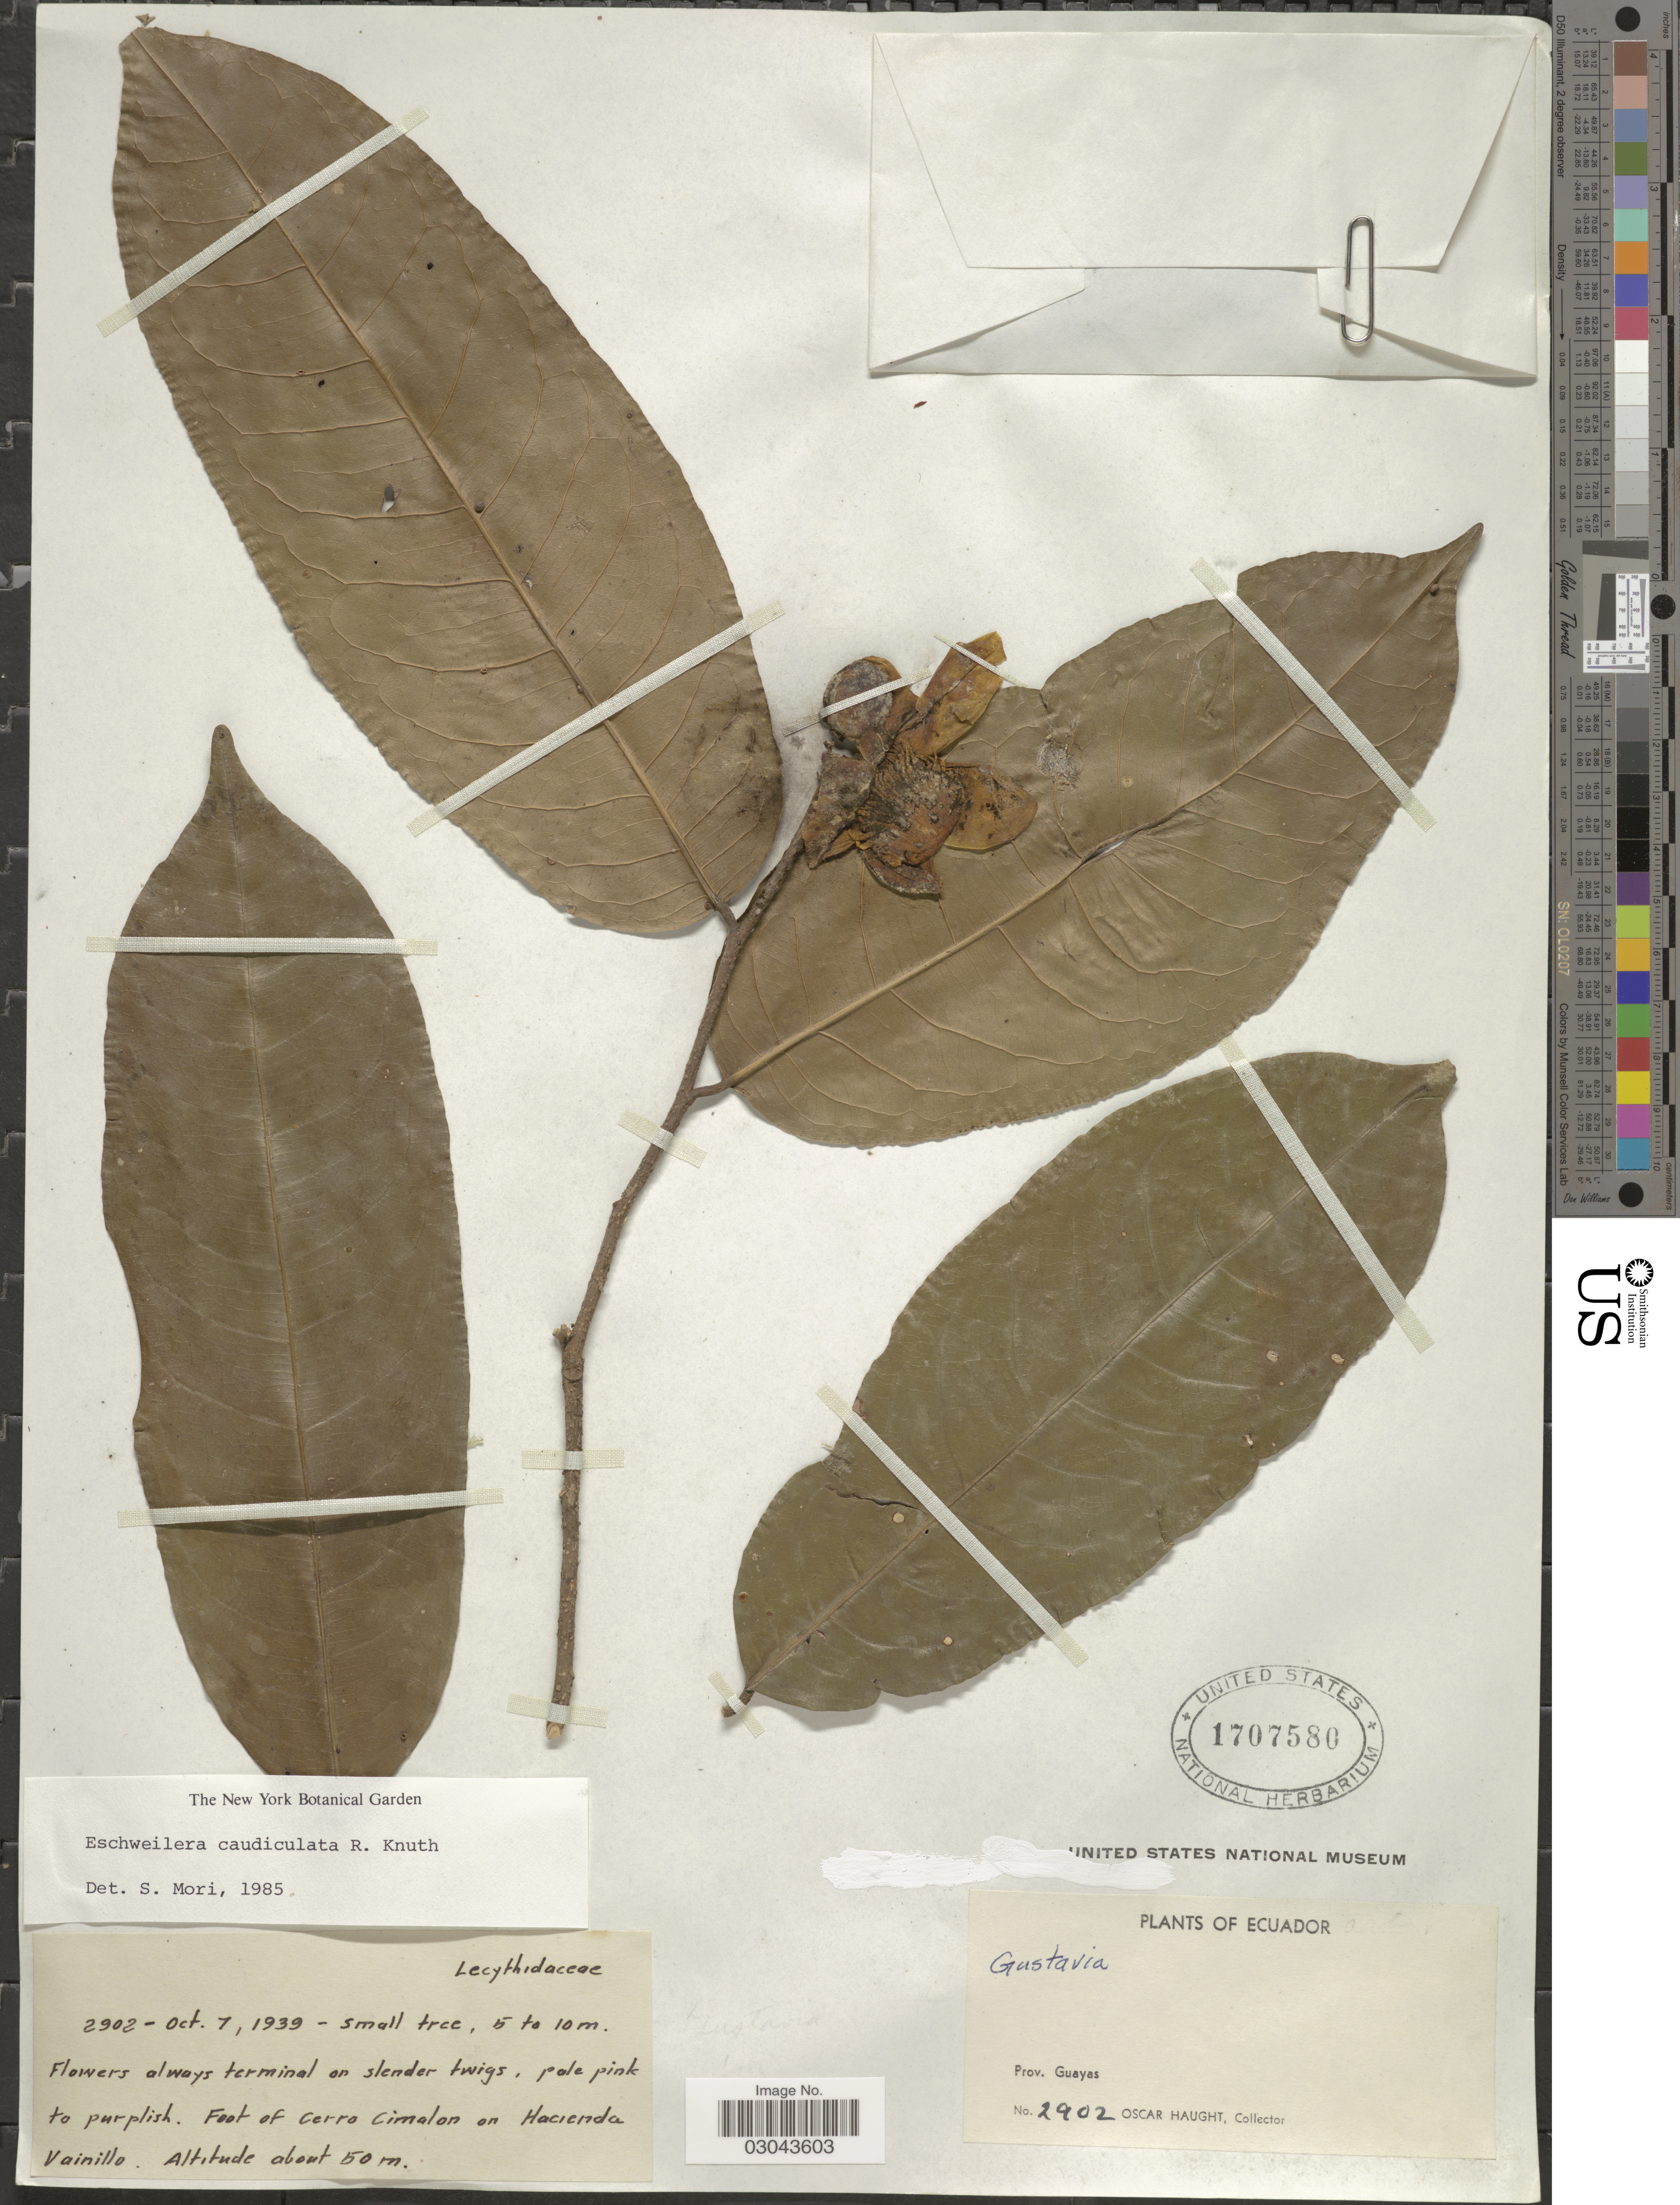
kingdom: Plantae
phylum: Tracheophyta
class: Magnoliopsida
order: Ericales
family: Lecythidaceae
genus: Eschweilera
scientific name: Eschweilera caudiculata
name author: R. Knuth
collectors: O. Haught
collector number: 2902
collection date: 1939-10-07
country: Ecuador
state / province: Guayas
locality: Foot of Cerro Cimalon on Hacienda Vainillo.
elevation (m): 50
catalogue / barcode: US 1707580